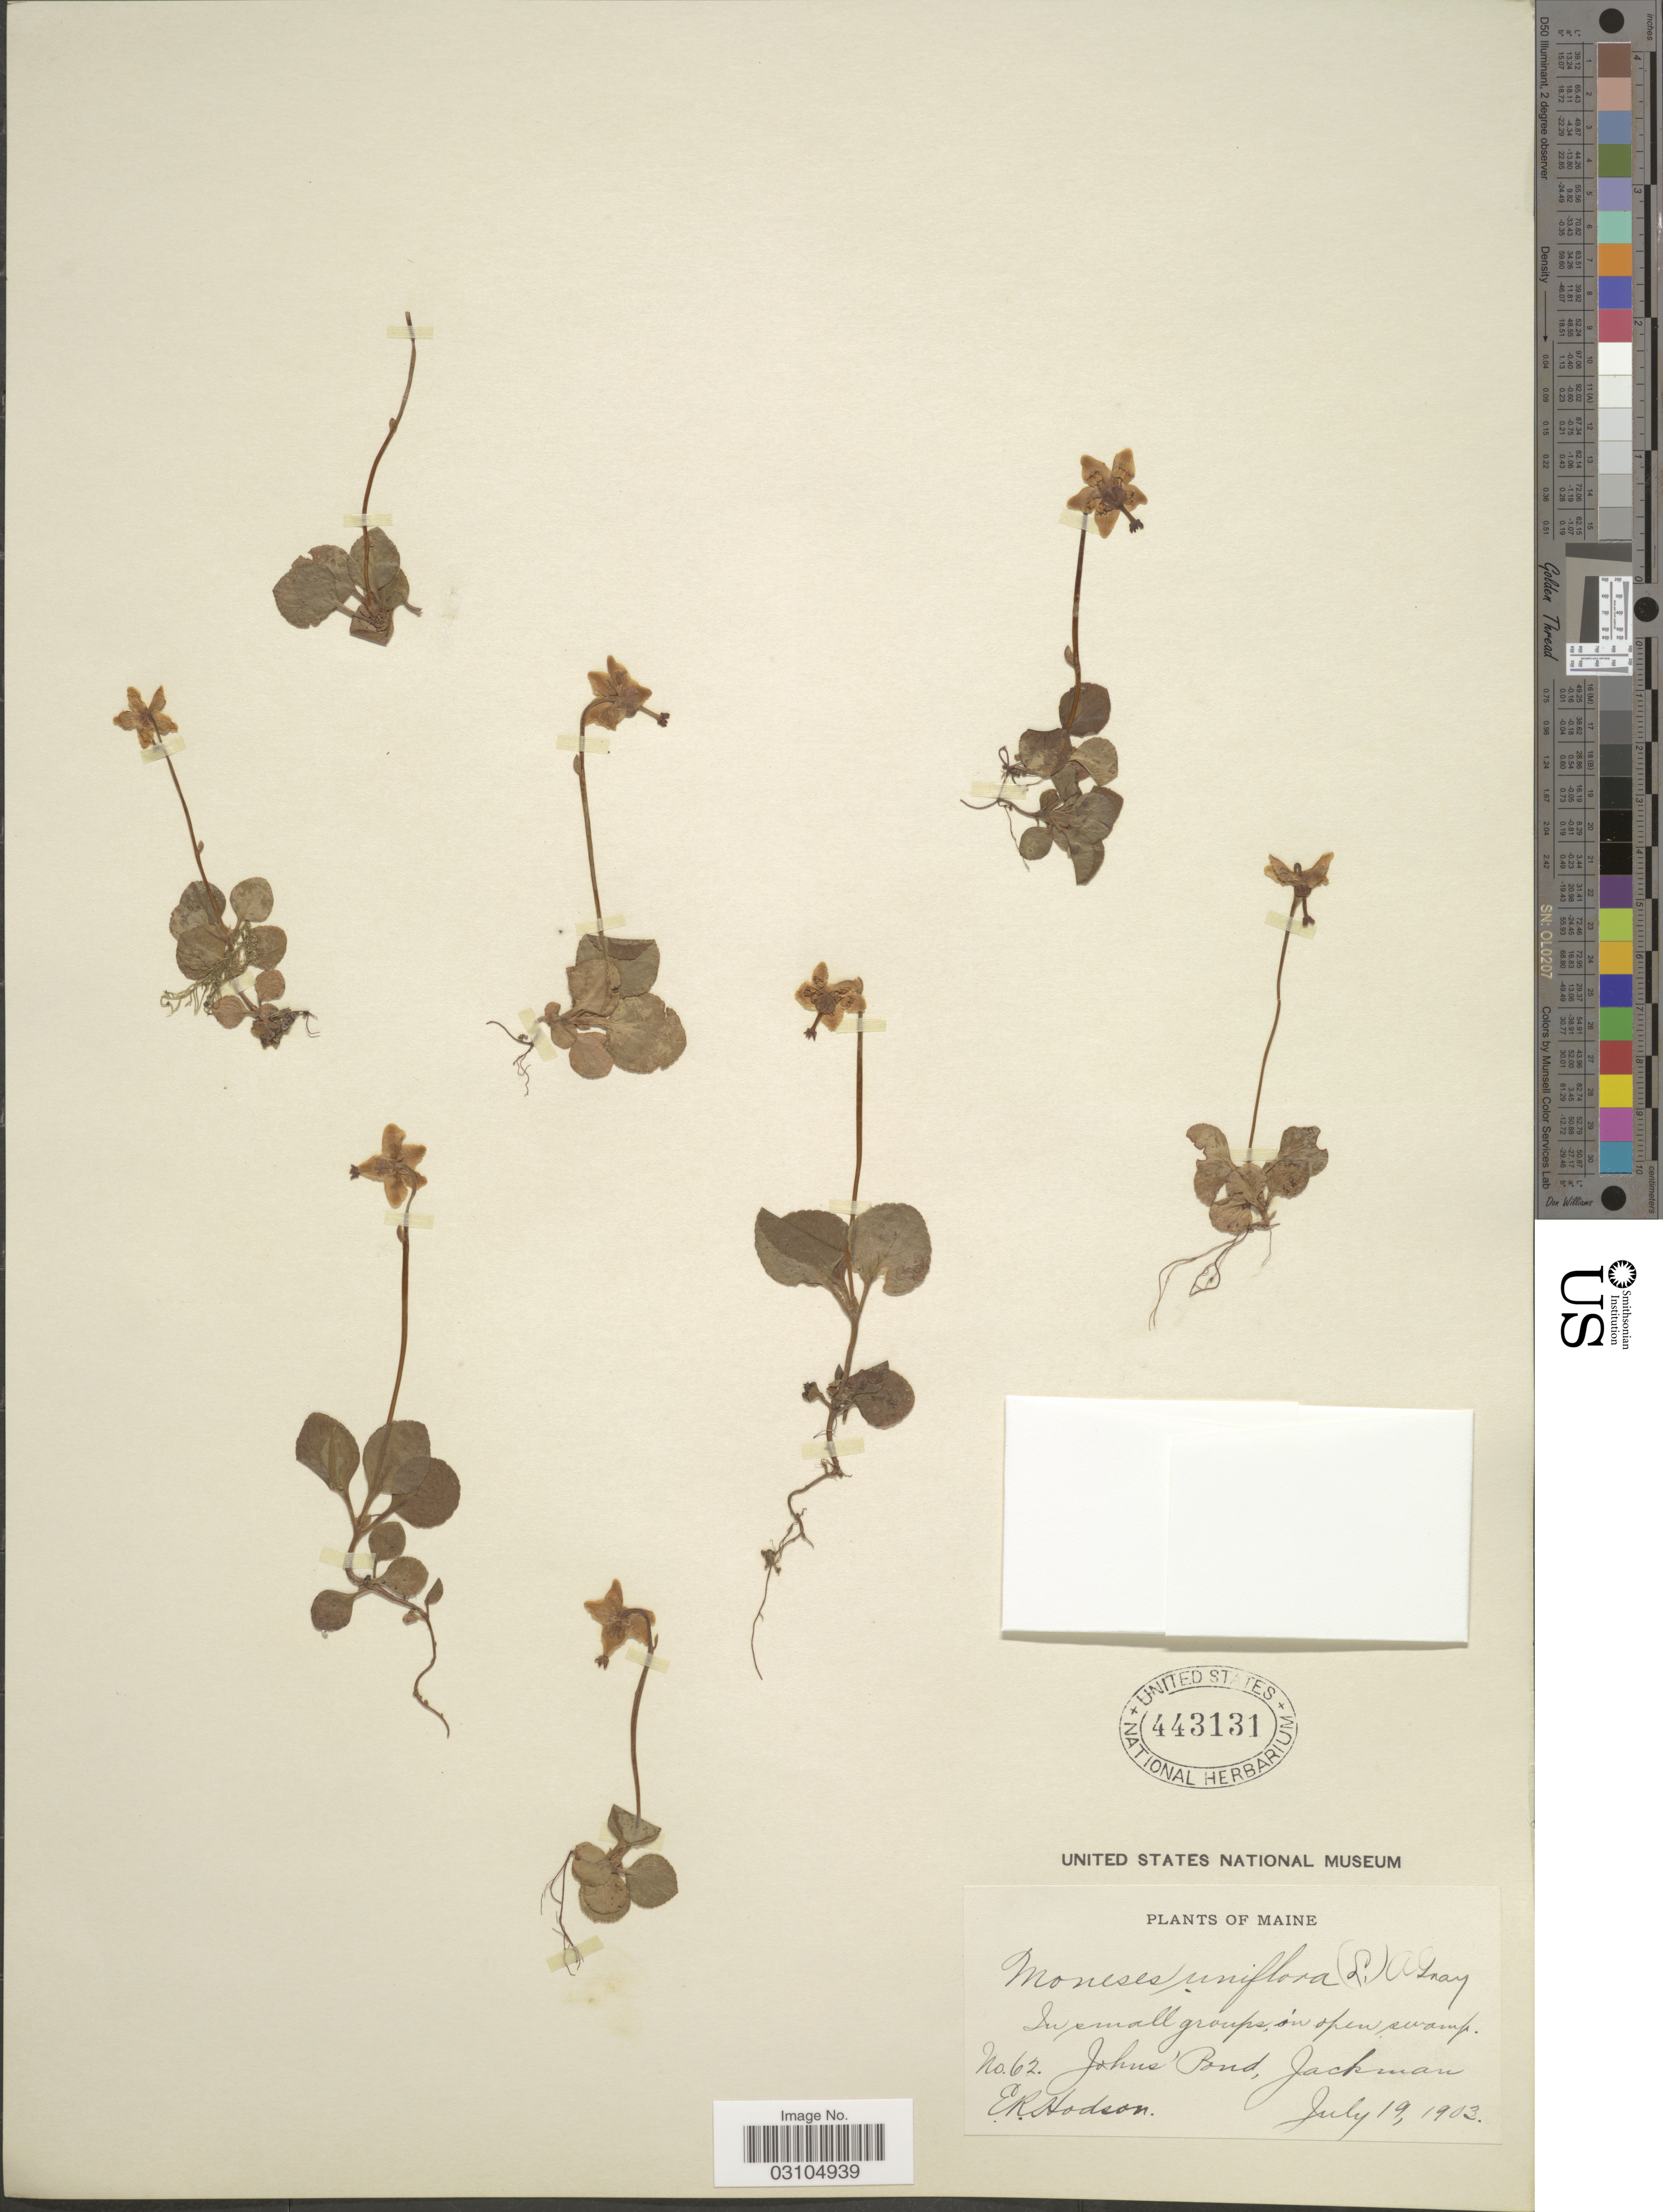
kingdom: Plantae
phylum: Tracheophyta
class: Magnoliopsida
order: Ericales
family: Ericaceae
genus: Moneses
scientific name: Moneses uniflora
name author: (L.) A. Gray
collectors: E. Hodson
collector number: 62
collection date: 1903-07-19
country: United States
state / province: Maine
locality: Johns Pond, Jackman.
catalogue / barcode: US 443131